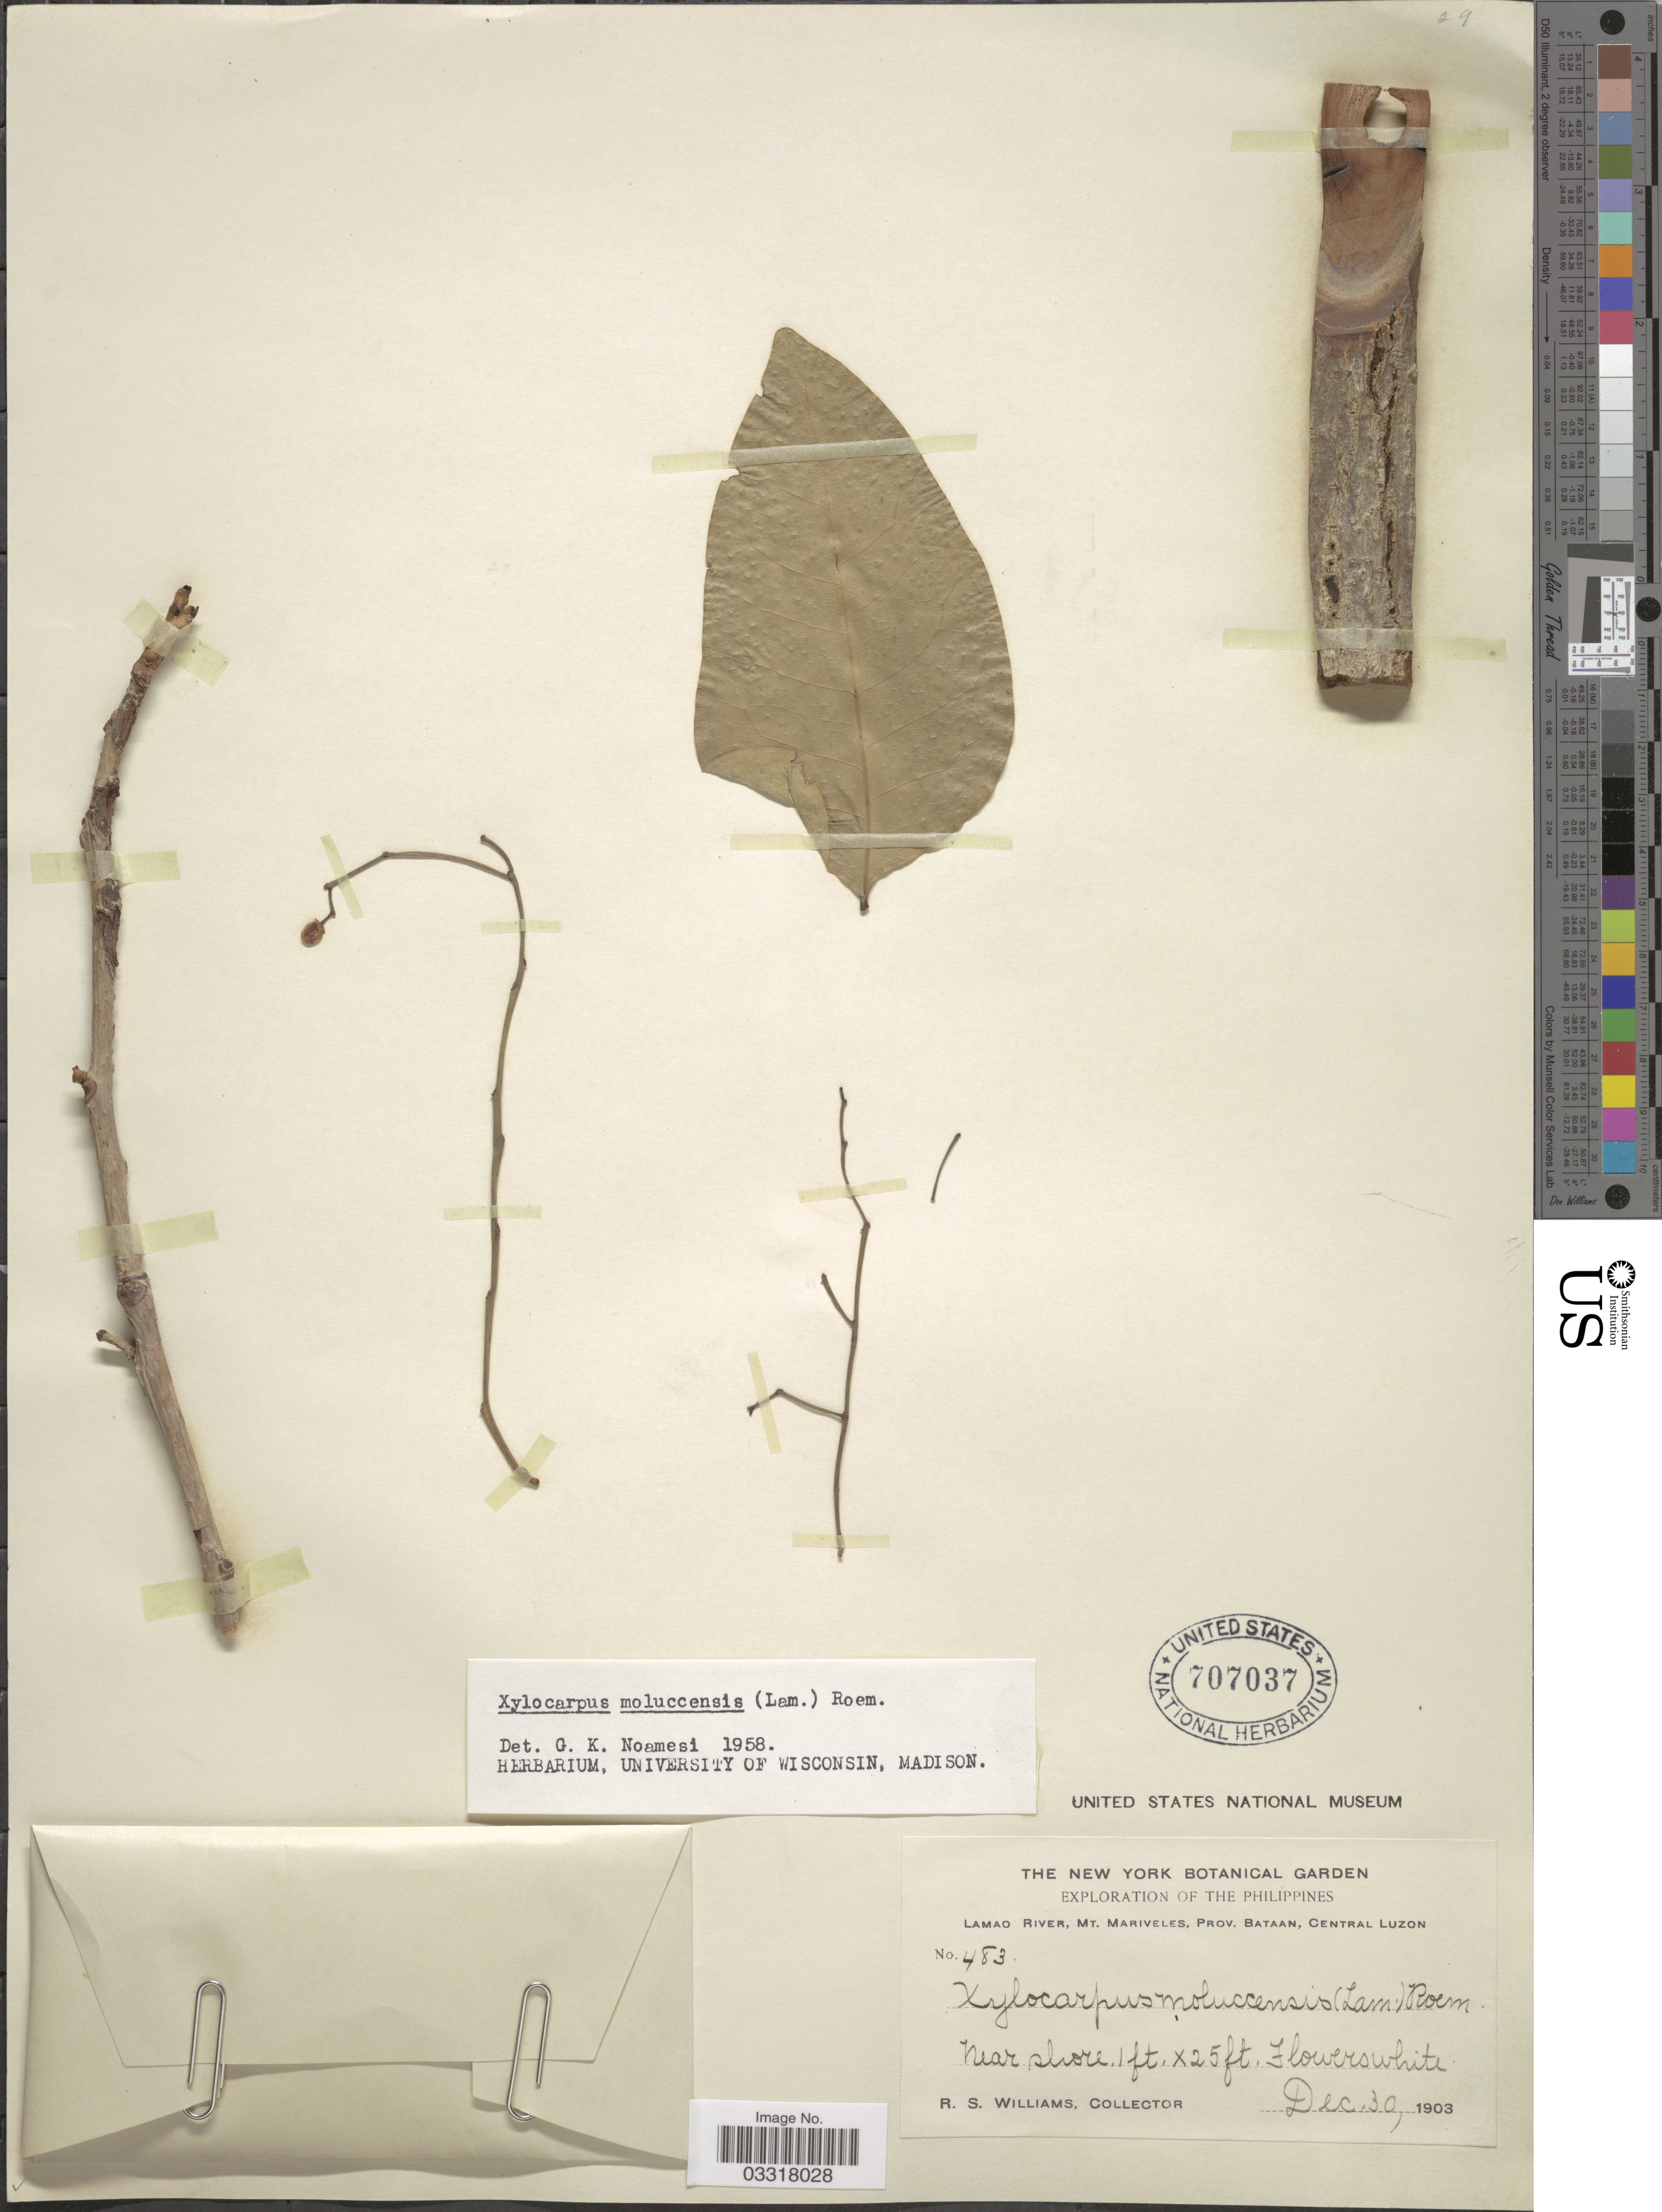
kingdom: Plantae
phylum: Tracheophyta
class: Magnoliopsida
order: Sapindales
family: Meliaceae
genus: Xylocarpus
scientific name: Xylocarpus moluccensis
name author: (Lam.) M. Roem.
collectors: R. S. Williams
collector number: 483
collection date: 1903-12-30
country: Philippines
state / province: Central Luzon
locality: Lamao River, Mt. Mariveles, Prov. Bataan, Central Luzon.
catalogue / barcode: US 707037